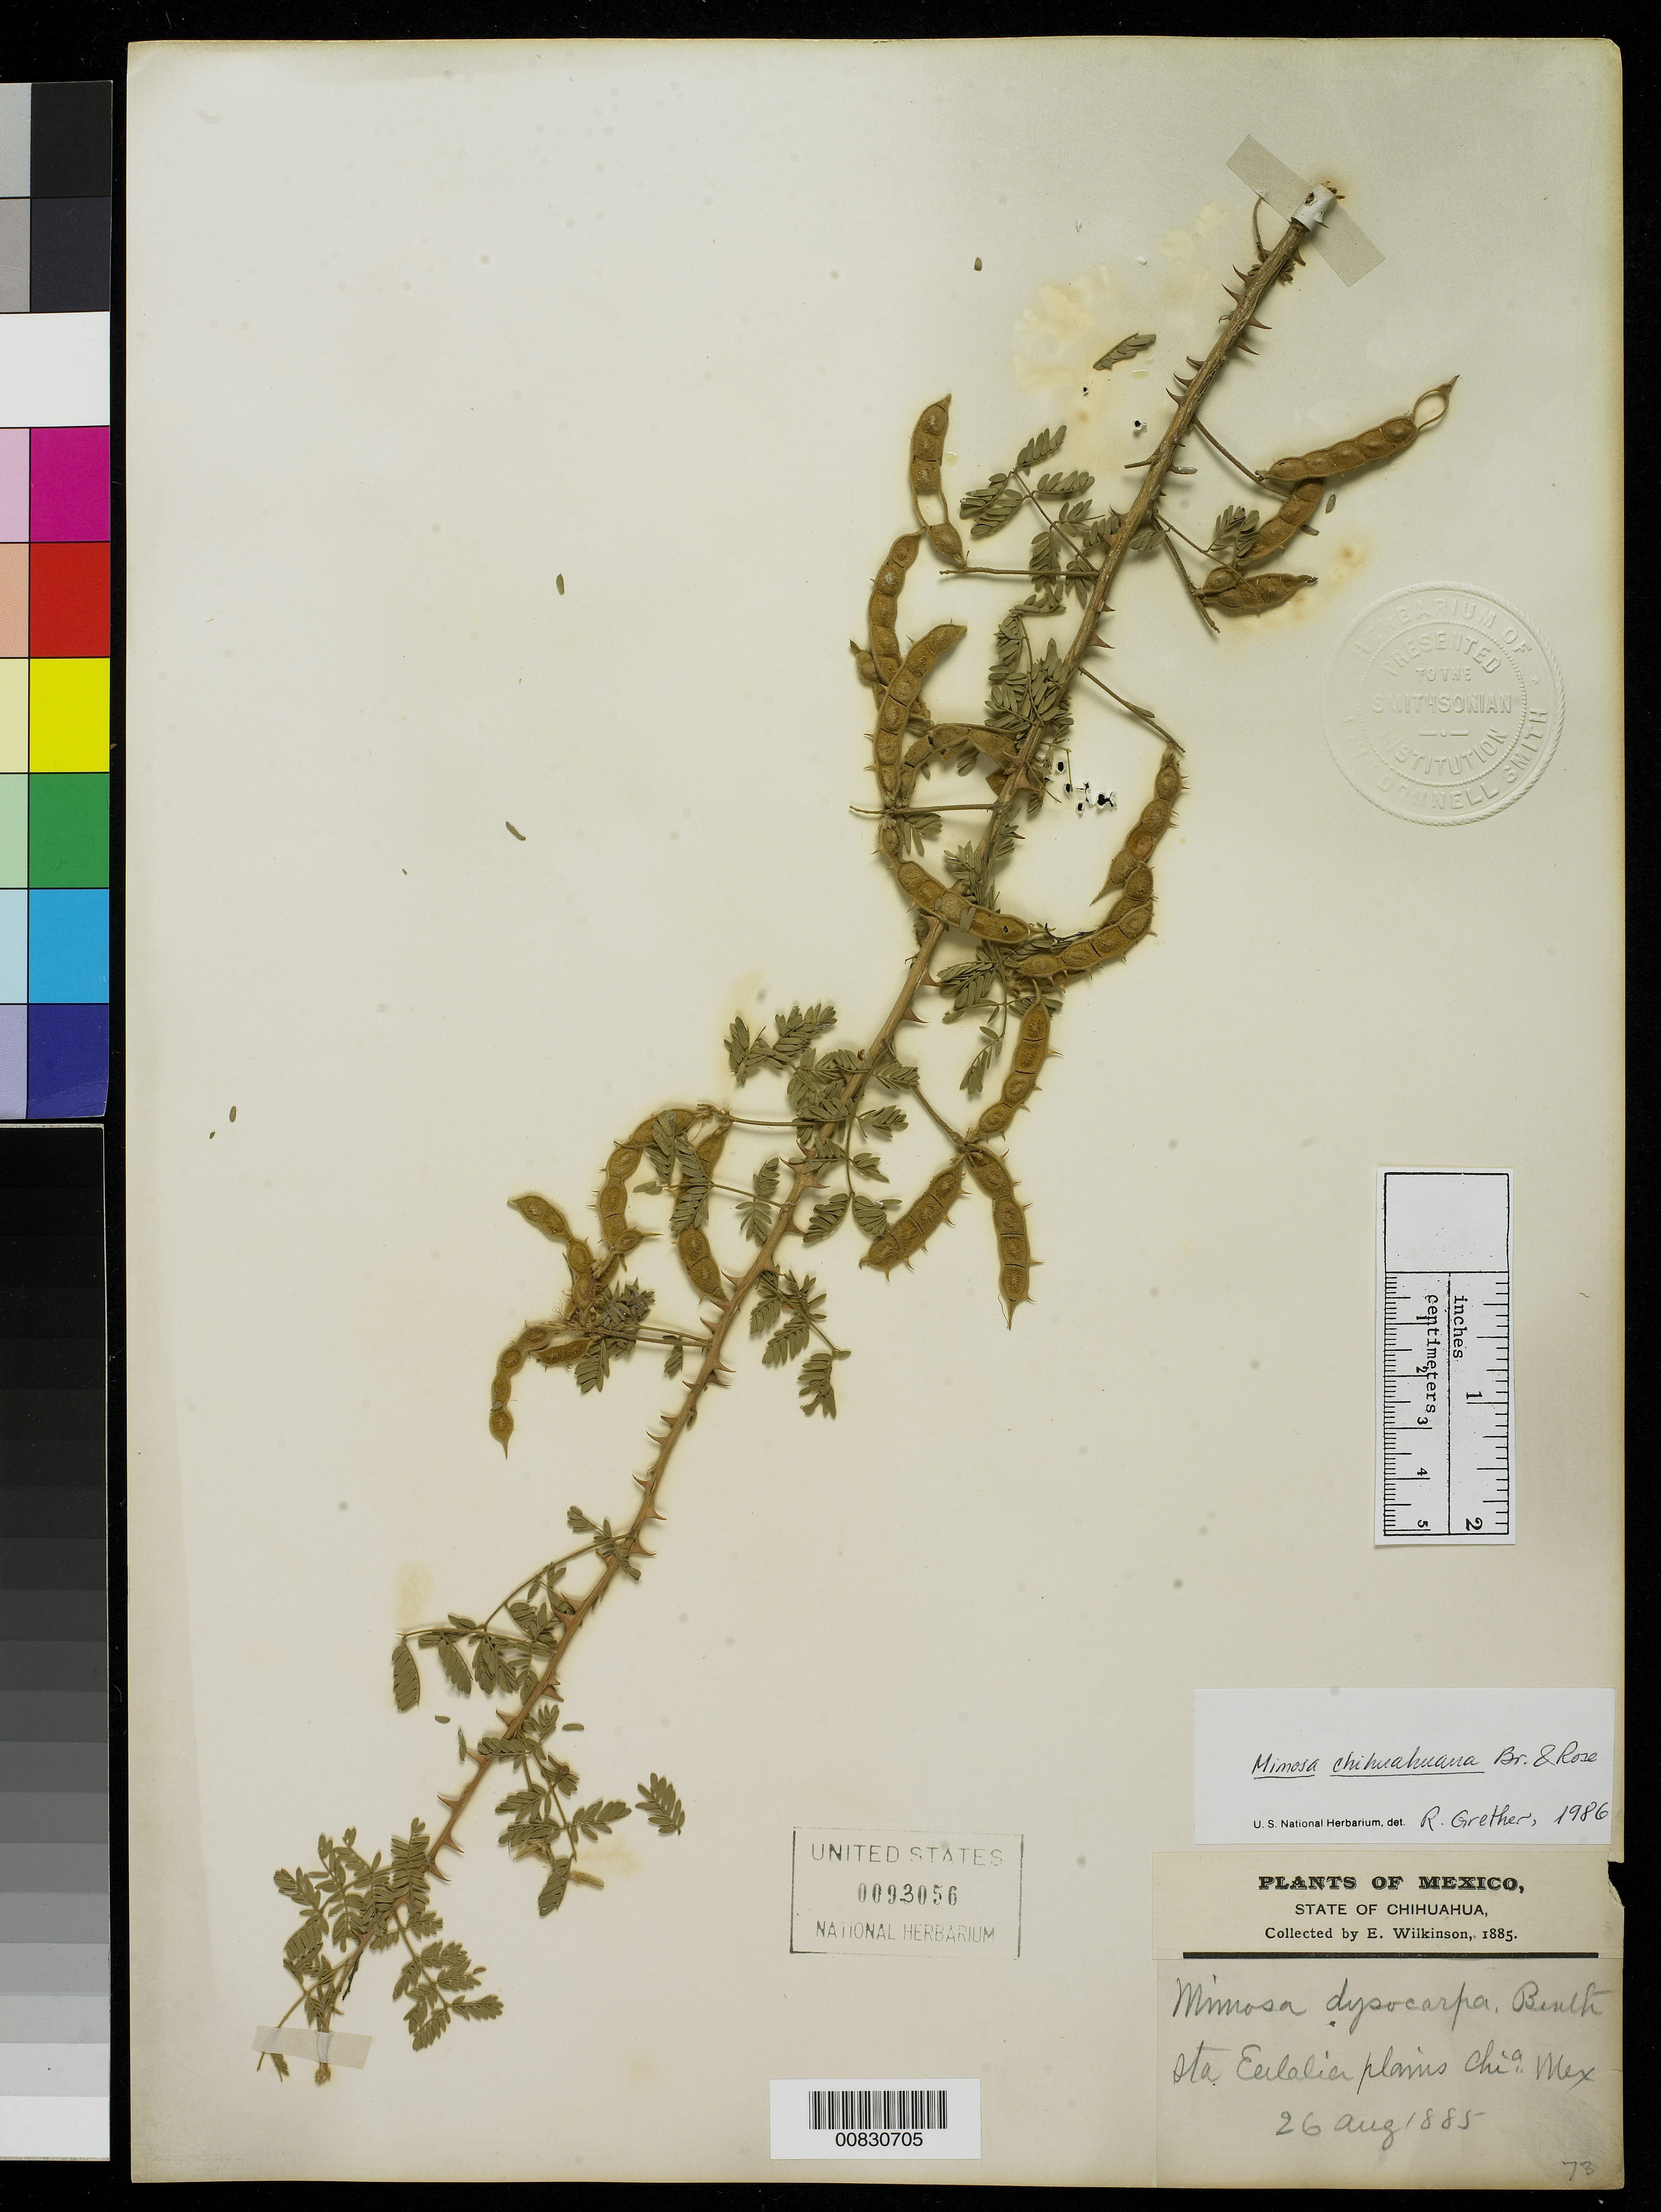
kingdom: Plantae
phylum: Tracheophyta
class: Magnoliopsida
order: Fabales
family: Fabaceae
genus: Mimosa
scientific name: Mimosa chihuahuana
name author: Britton & Rose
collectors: E. Wilkinson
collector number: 73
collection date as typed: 26 Aug 1885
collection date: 1885-08-26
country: Mexico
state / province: Chihuahua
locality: Santa Eulalia plains, Chihuahua.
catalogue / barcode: US 93056